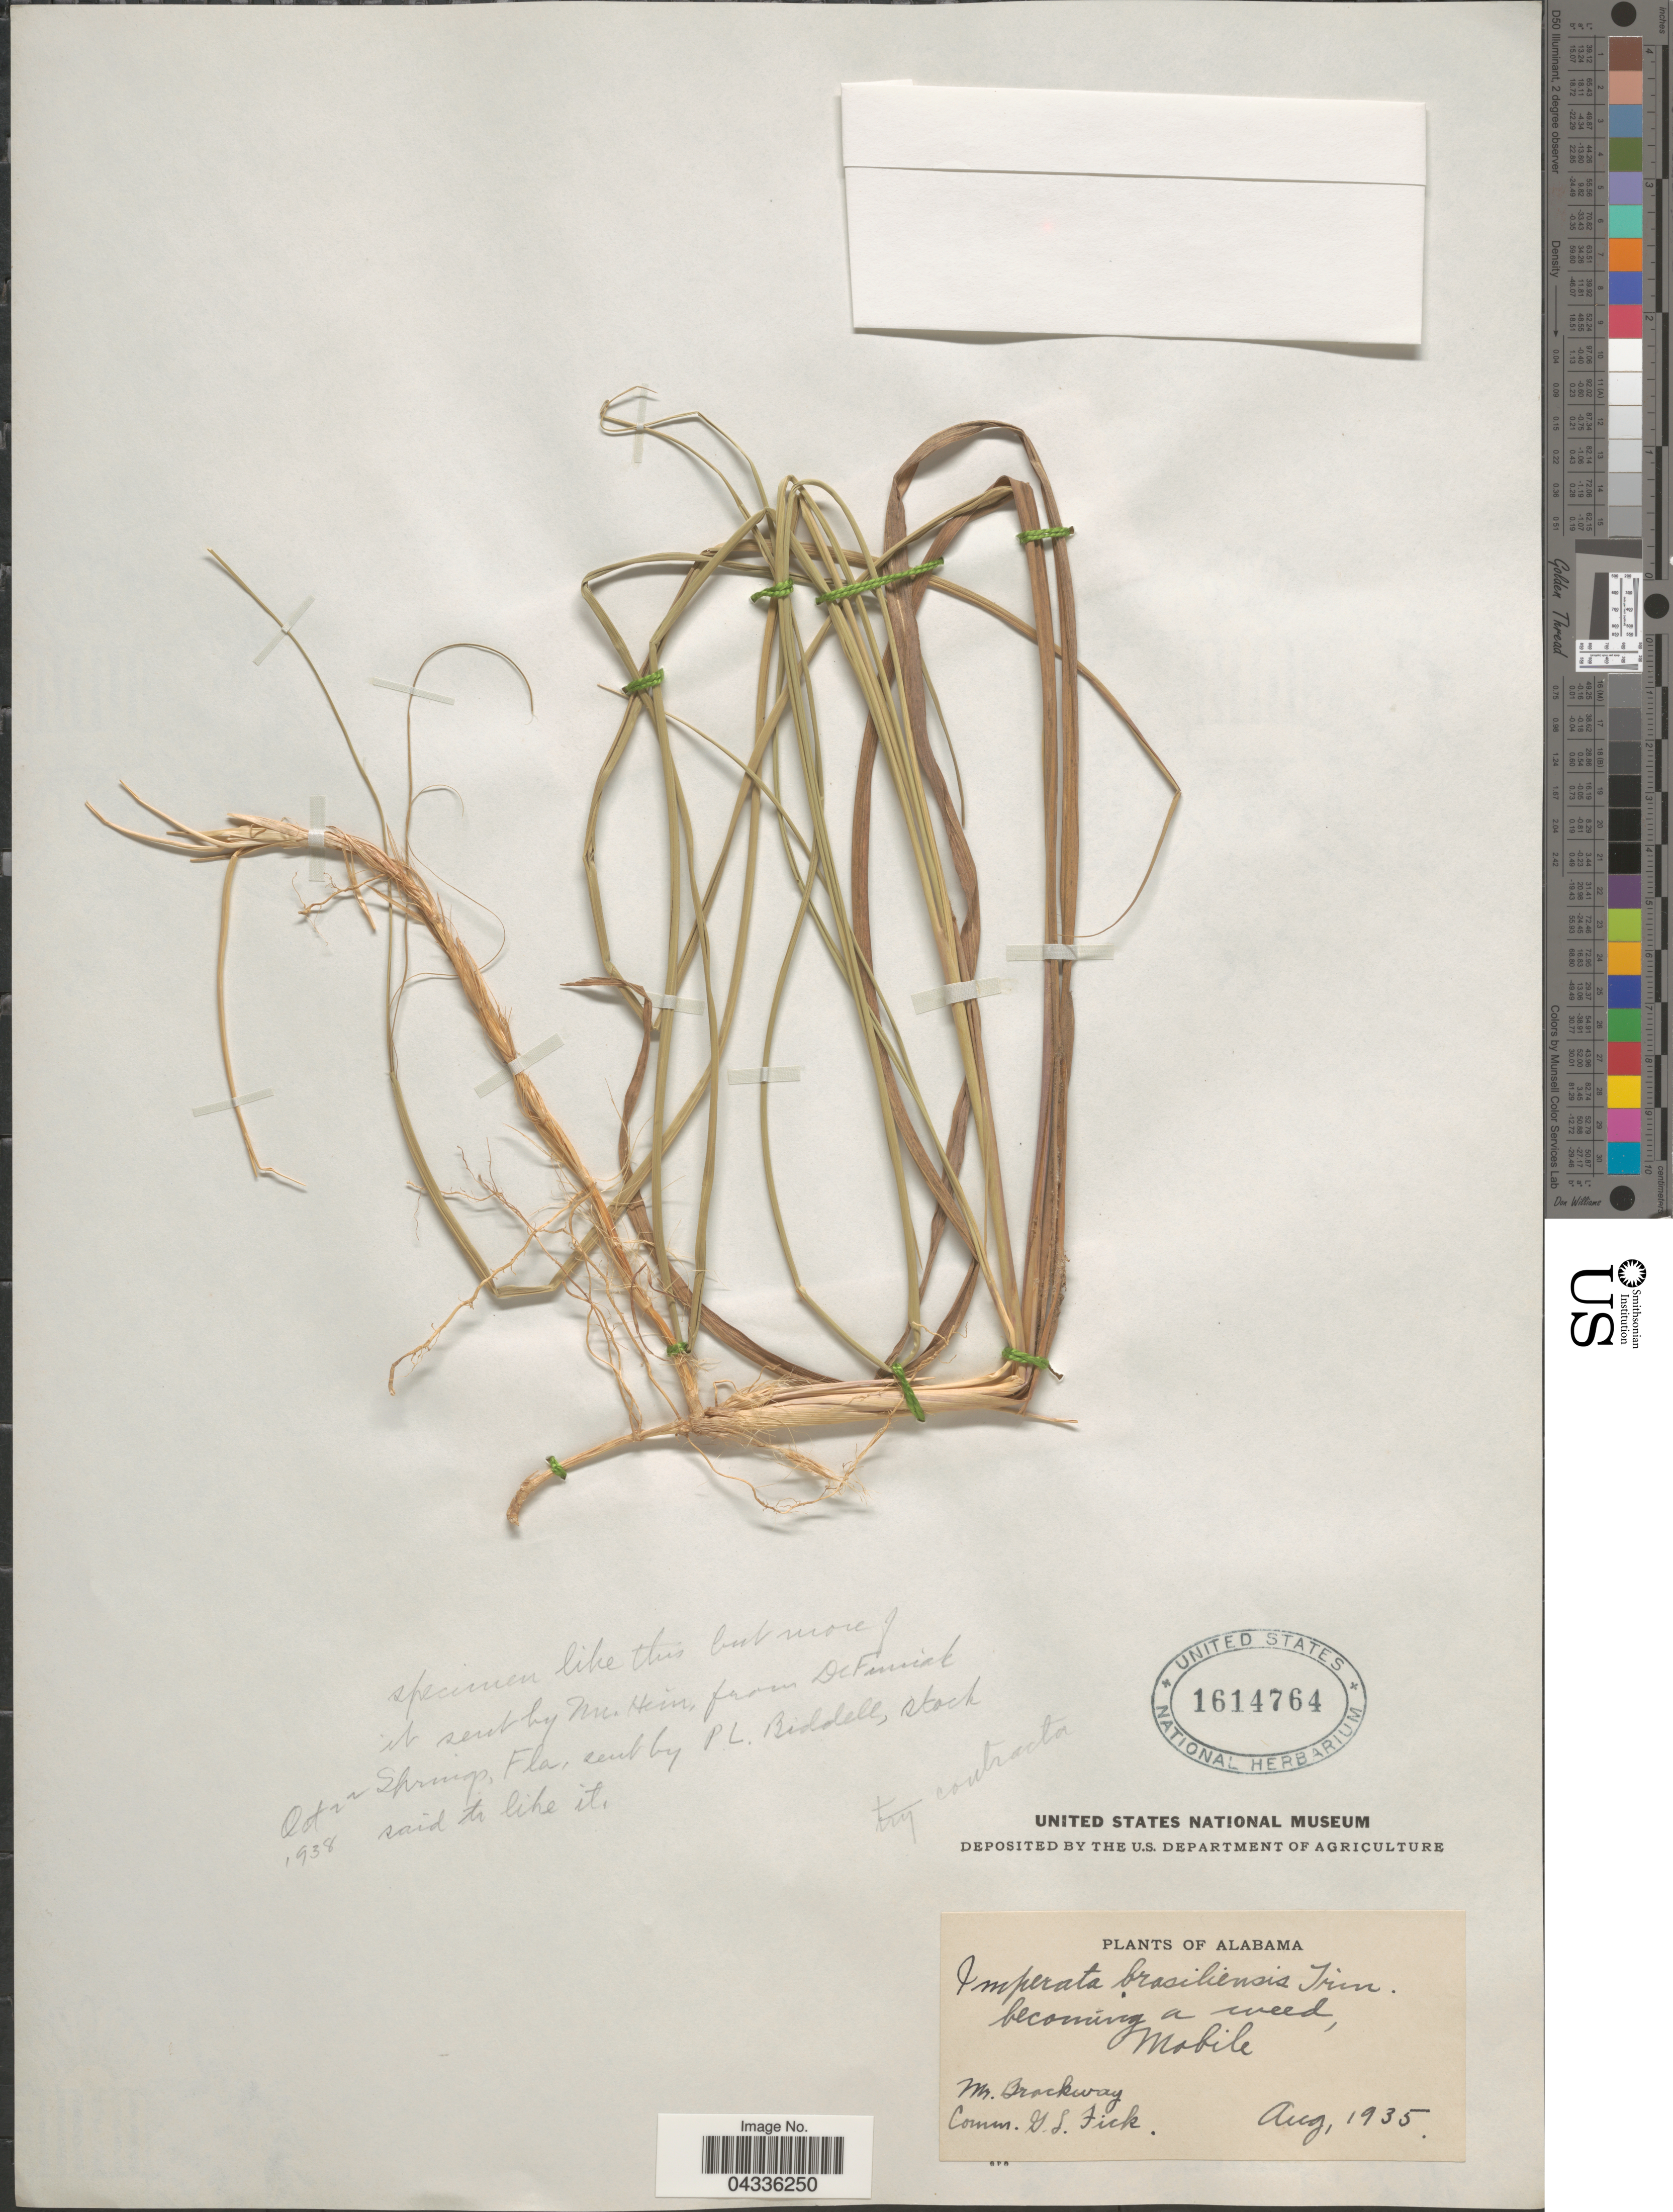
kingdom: Plantae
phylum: Tracheophyta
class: Liliopsida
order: Poales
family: Poaceae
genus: Imperata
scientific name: Imperata brasiliensis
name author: Trin.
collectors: Brockway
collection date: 1935-08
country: United States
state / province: Alabama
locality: Mobile.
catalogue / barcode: US 1614764